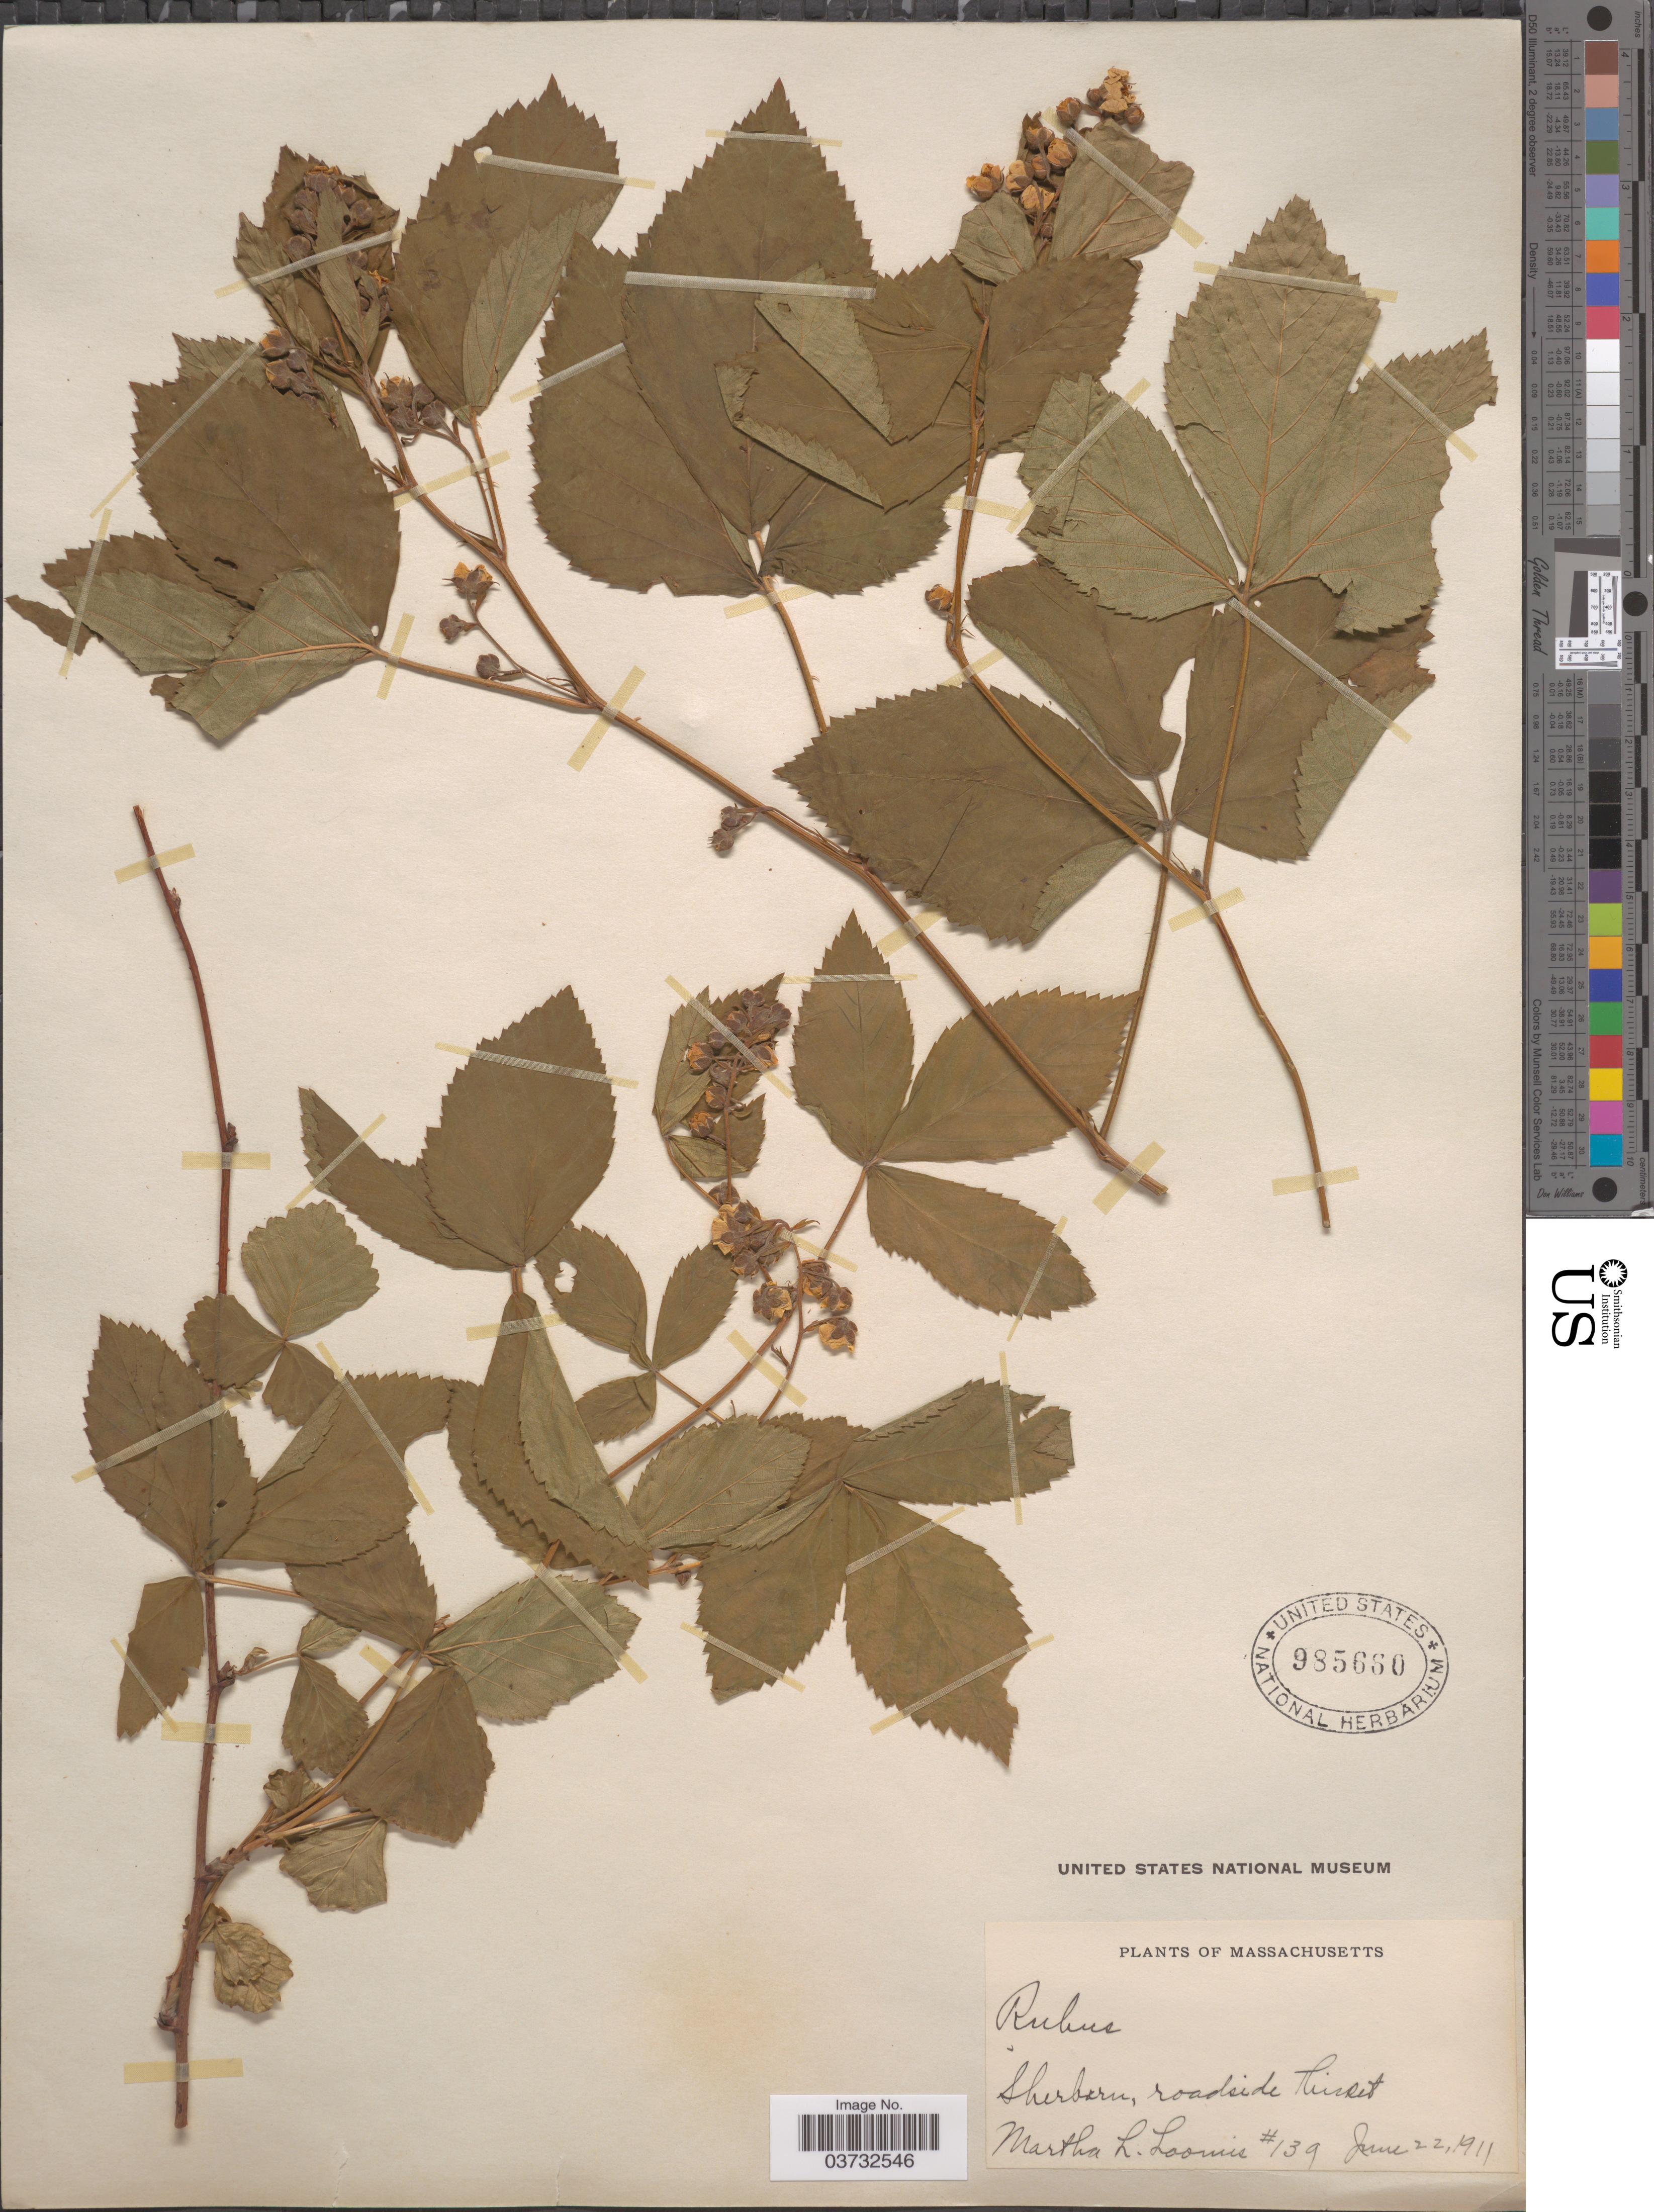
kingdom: Plantae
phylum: Tracheophyta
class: Magnoliopsida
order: Rosales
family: Rosaceae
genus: Rubus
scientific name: Rubus sp.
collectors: M. L. Loomis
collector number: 139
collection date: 1911-06-22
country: United States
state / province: Massachusetts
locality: Sherborn.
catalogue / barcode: US 985660